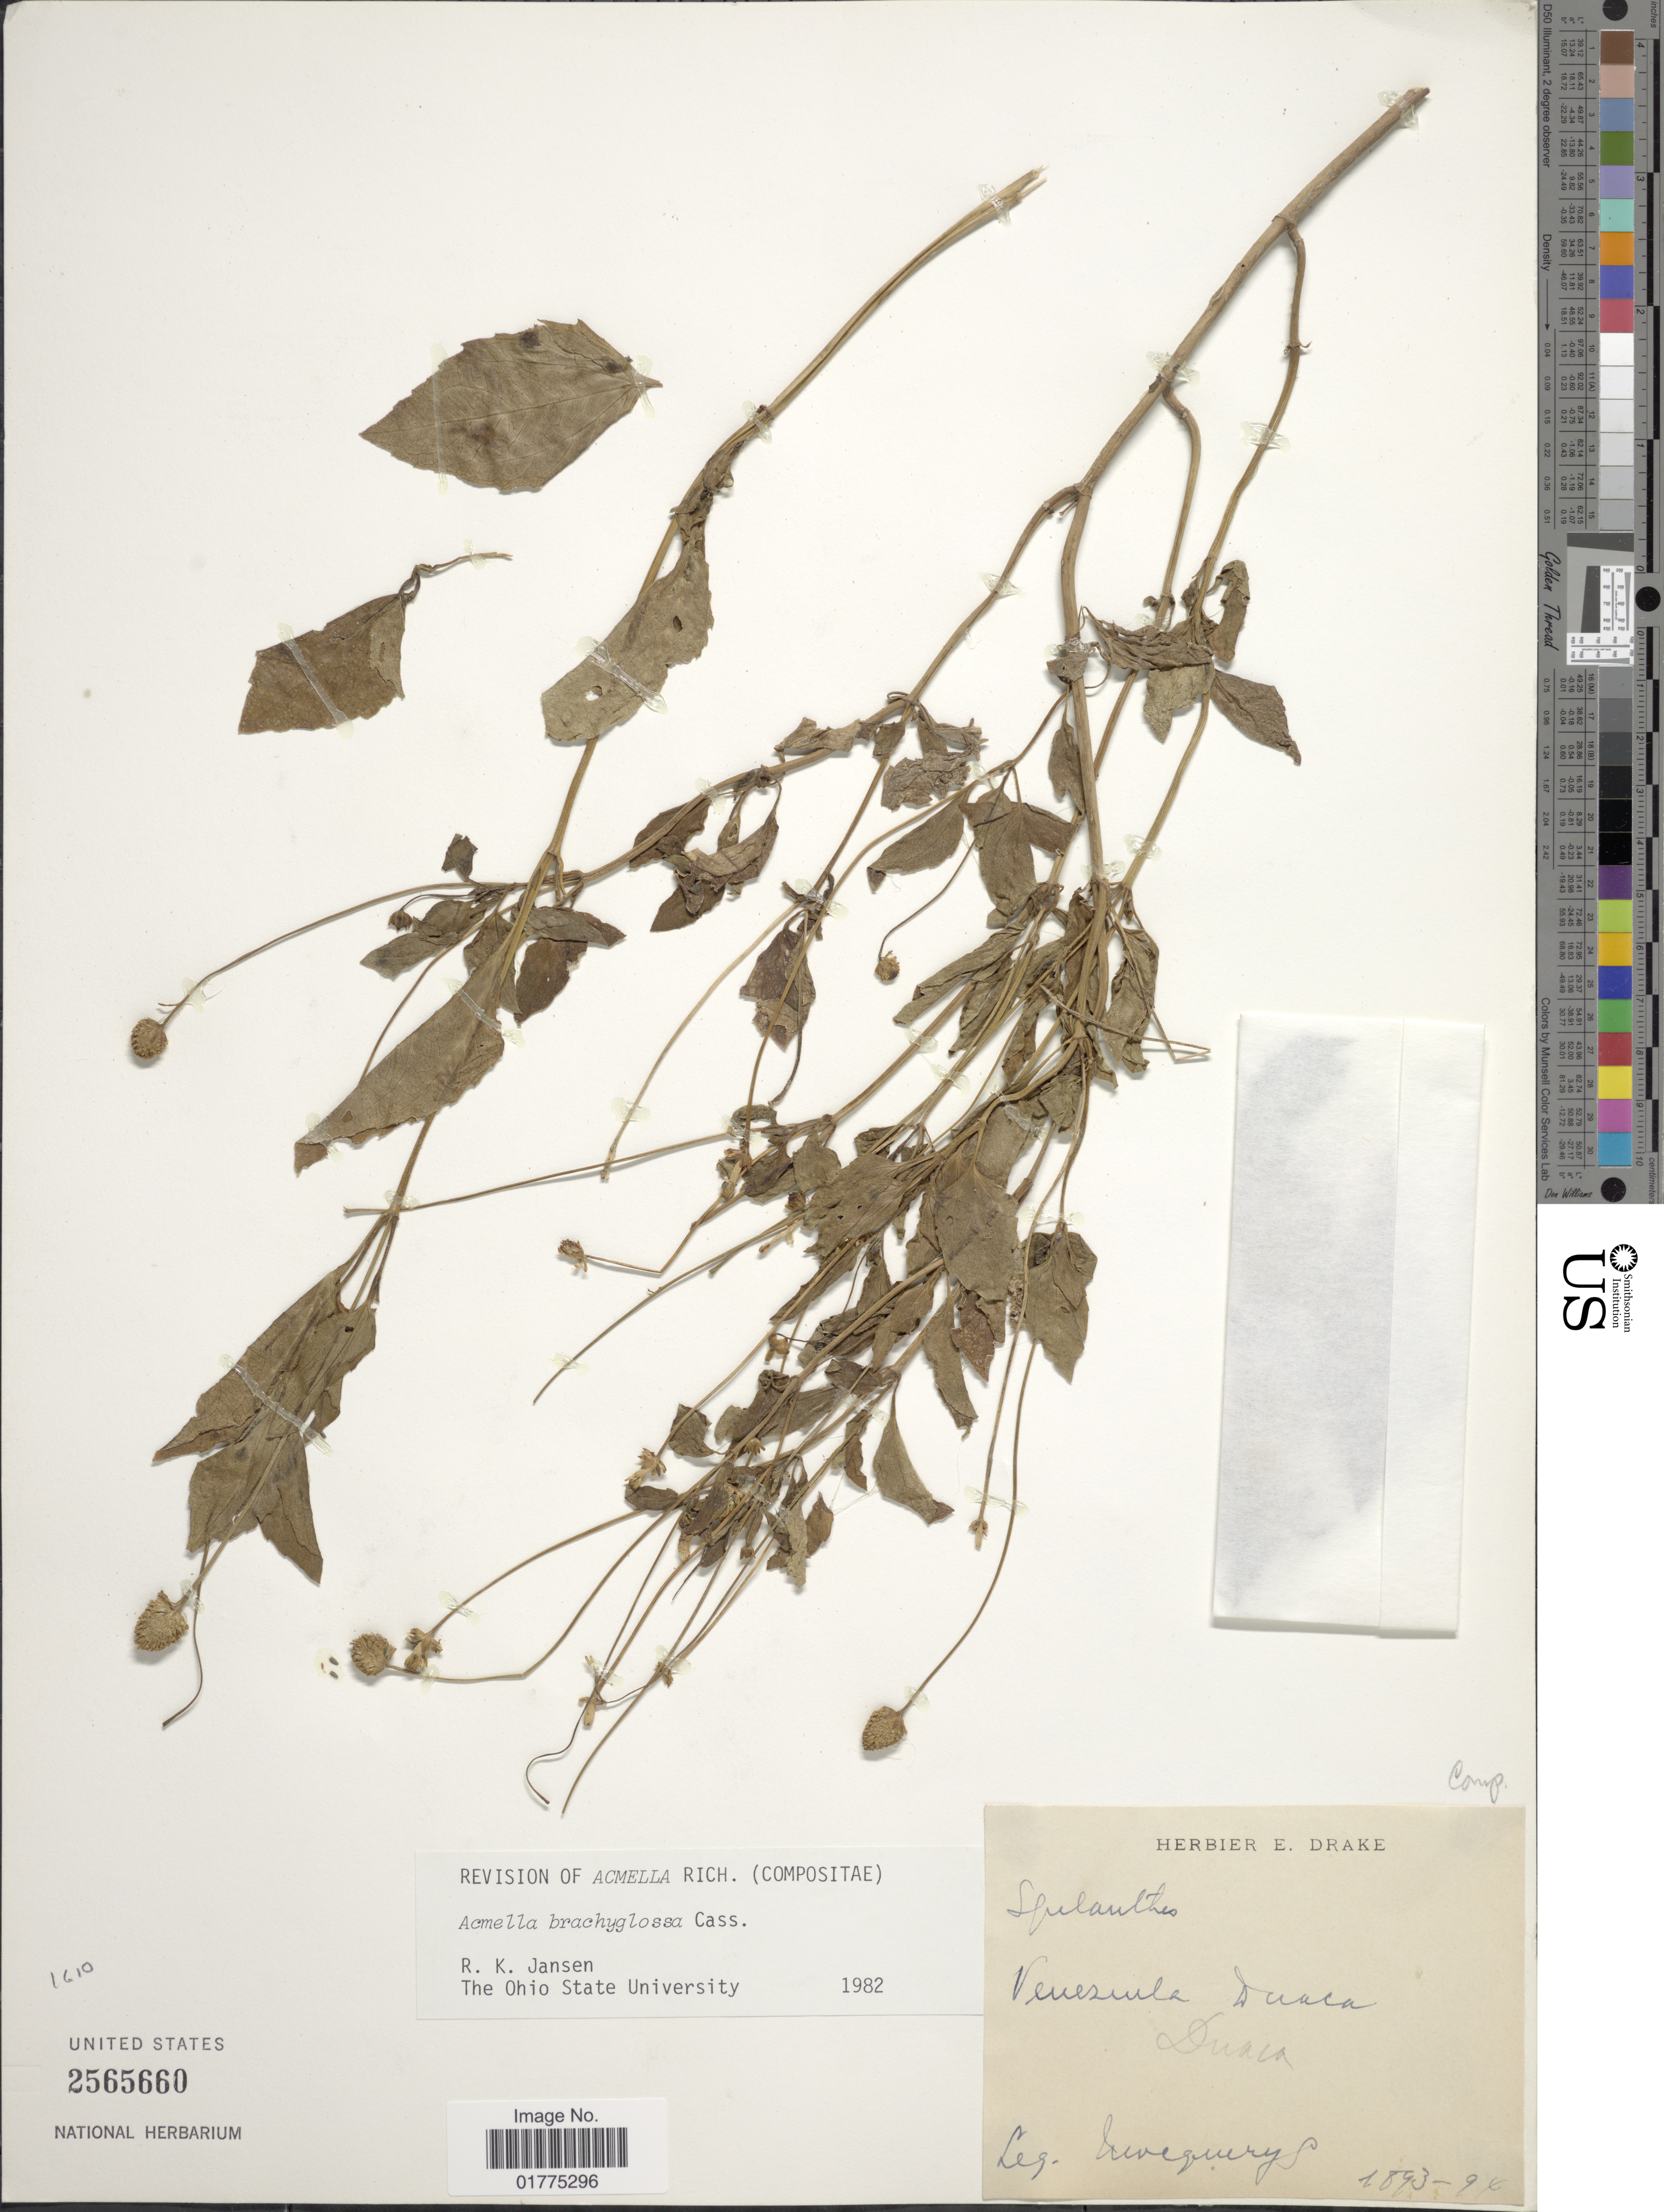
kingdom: Plantae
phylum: Tracheophyta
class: Magnoliopsida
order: Asterales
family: Asteraceae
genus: Acmella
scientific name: Acmella brachyglossa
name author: Cass.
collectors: A. Mocquerys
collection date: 1893/1894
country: Venezuela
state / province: Lara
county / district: Crespo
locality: Duaca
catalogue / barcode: US 2565660